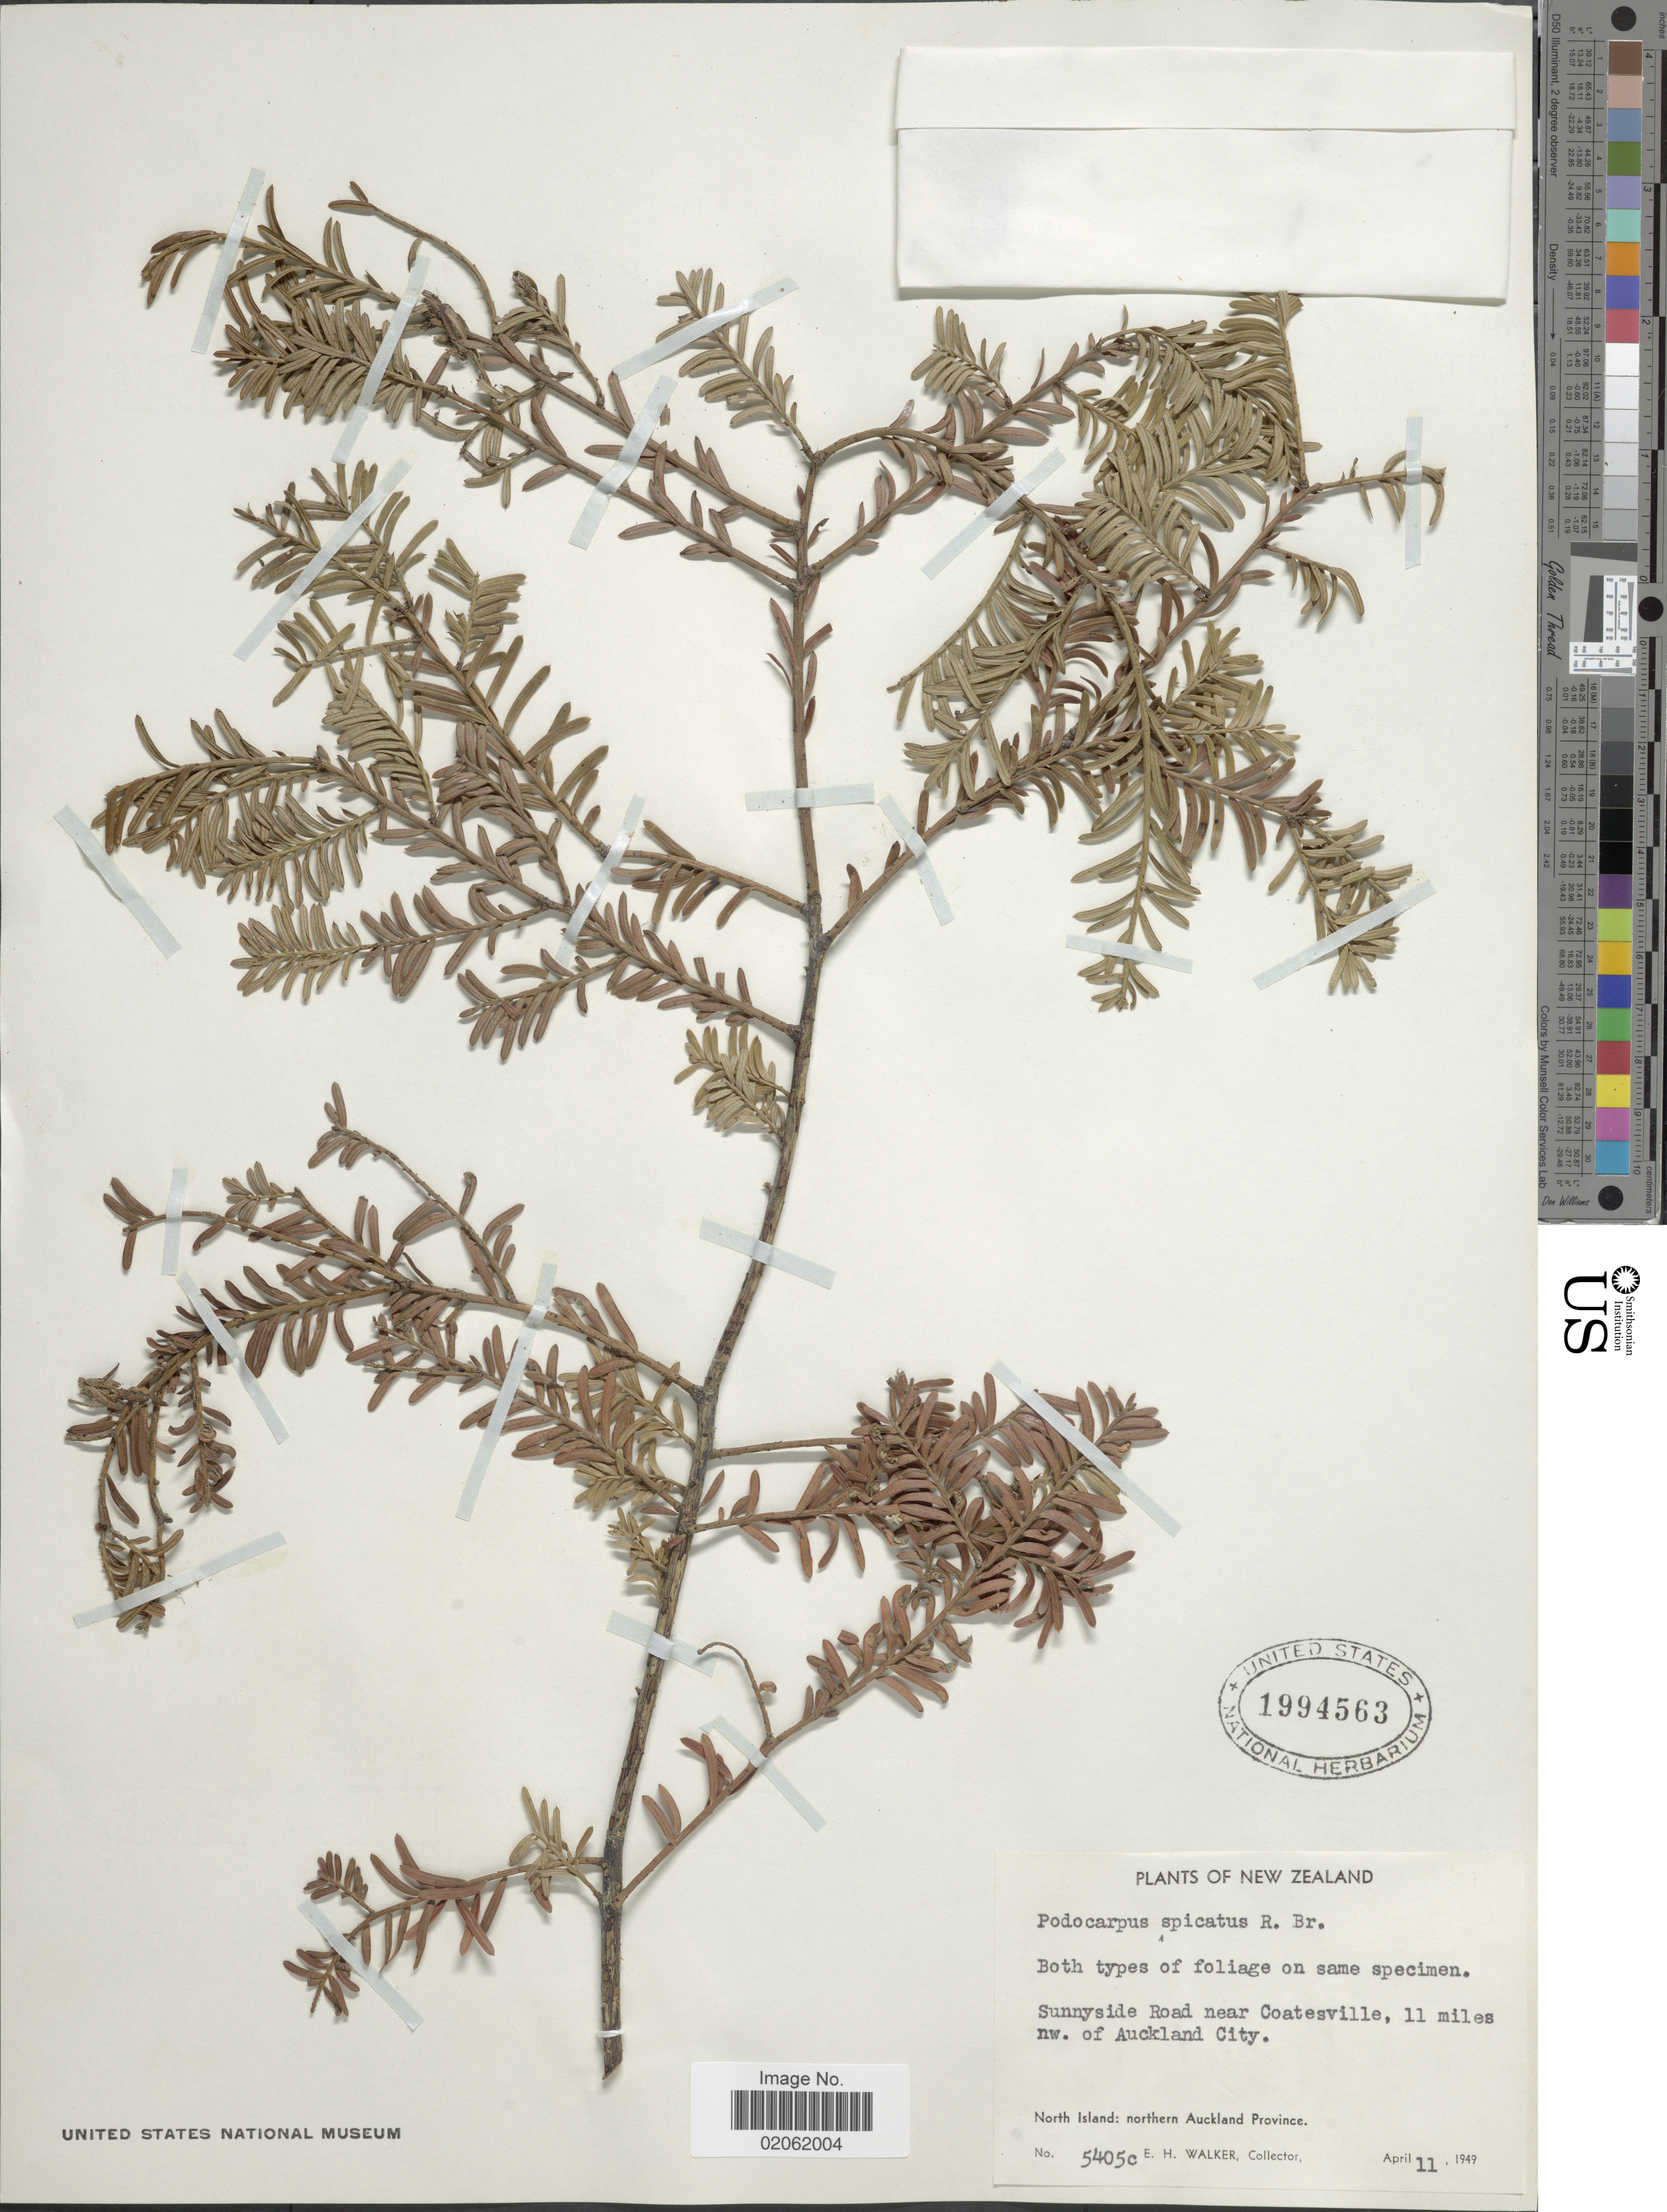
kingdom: Plantae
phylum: Tracheophyta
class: Pinopsida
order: Pinales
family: Podocarpaceae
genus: Podocarpus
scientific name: Podocarpus spicatus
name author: R. Br.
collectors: E. H. Walker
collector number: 5405c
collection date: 1949-04-11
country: New Zealand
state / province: Auckland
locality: Sunnyside Road near Coatesville, 11 miles nw of Auckland City, North Island: northern Auckland Province.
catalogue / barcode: US 1994563